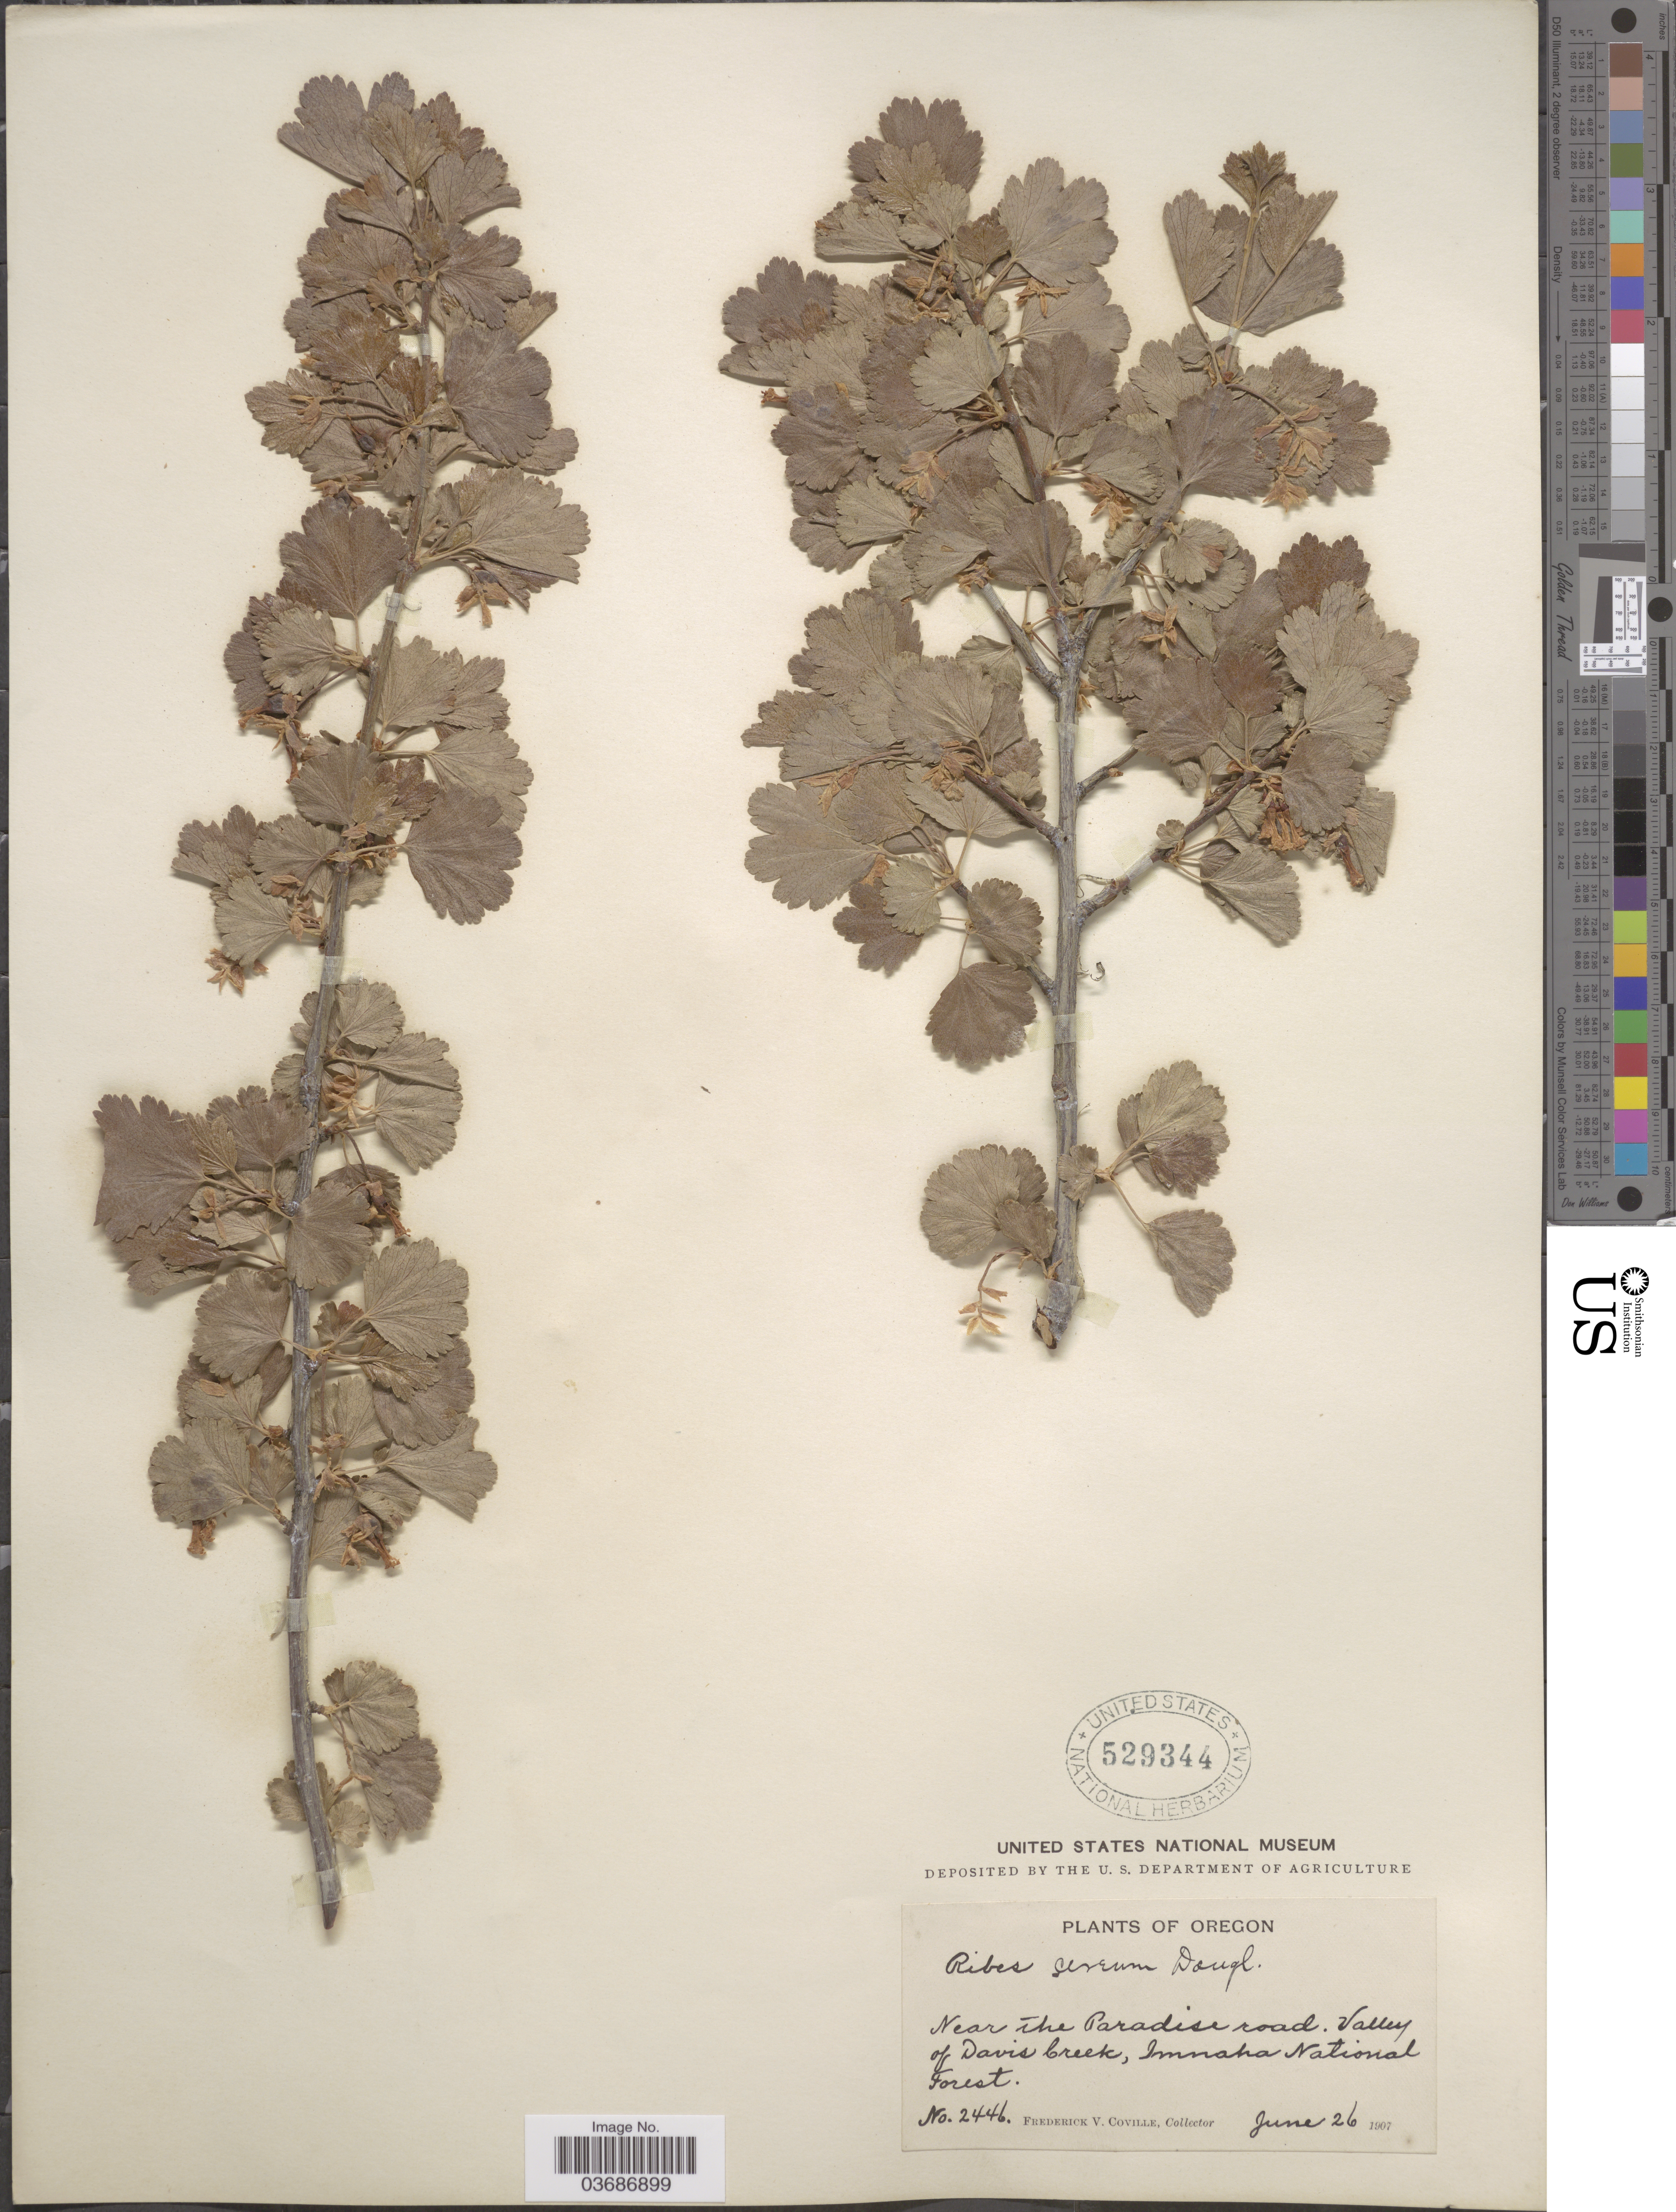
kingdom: Plantae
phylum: Tracheophyta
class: Magnoliopsida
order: Saxifragales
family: Grossulariaceae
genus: Ribes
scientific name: Ribes cereum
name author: Douglas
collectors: F. V. Coville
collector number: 2446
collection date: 1907-06-26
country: United States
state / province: Oregon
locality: Near the Paradise road. Valley of Davis Creek, Imnaha National Forest.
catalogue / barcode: US 529344